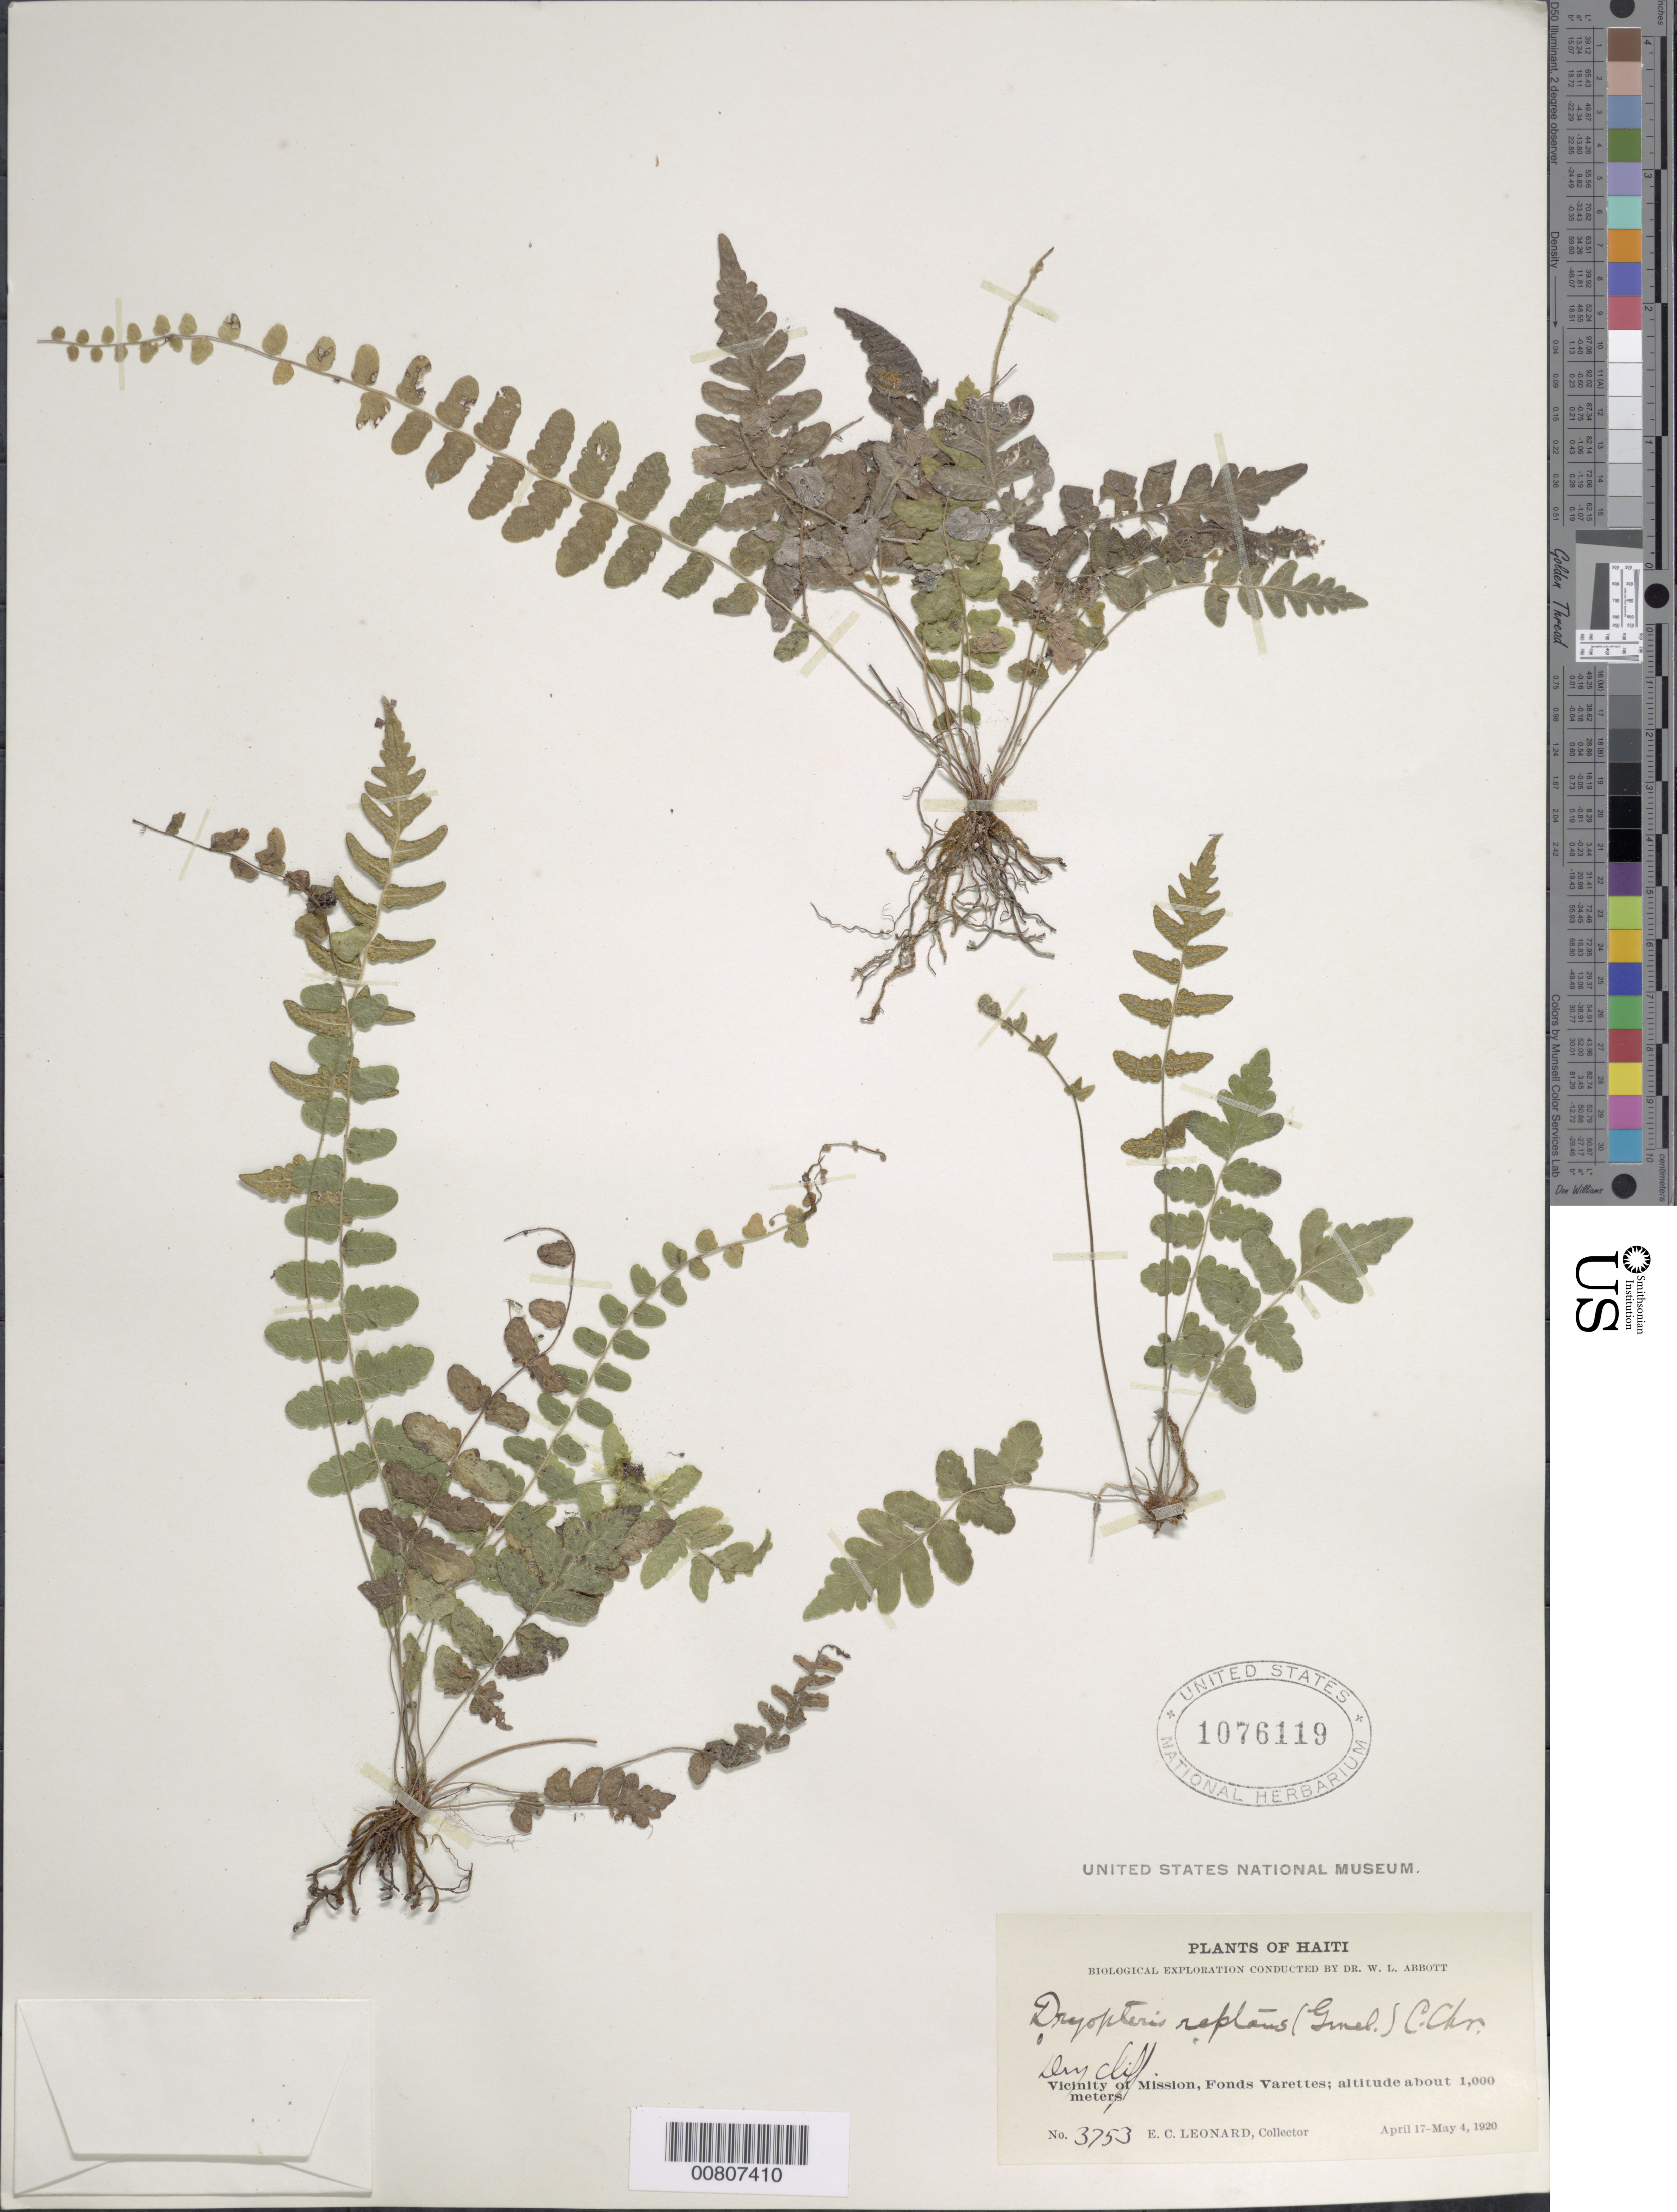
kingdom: Plantae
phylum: Tracheophyta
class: Polypodiopsida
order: Polypodiales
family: Thelypteridaceae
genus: Goniopteris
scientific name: Goniopteris reptans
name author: (J.F. Gmel.) C. Presl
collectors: E. C. Leonard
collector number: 3753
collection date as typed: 17 Apr 1920 to 04 May 1920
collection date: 1920-04-17/1920-05-04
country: Haiti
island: Hispaniola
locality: Mission vicinity, Fonds Varettes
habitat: Dry cliff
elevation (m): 1000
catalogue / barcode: US 1076119